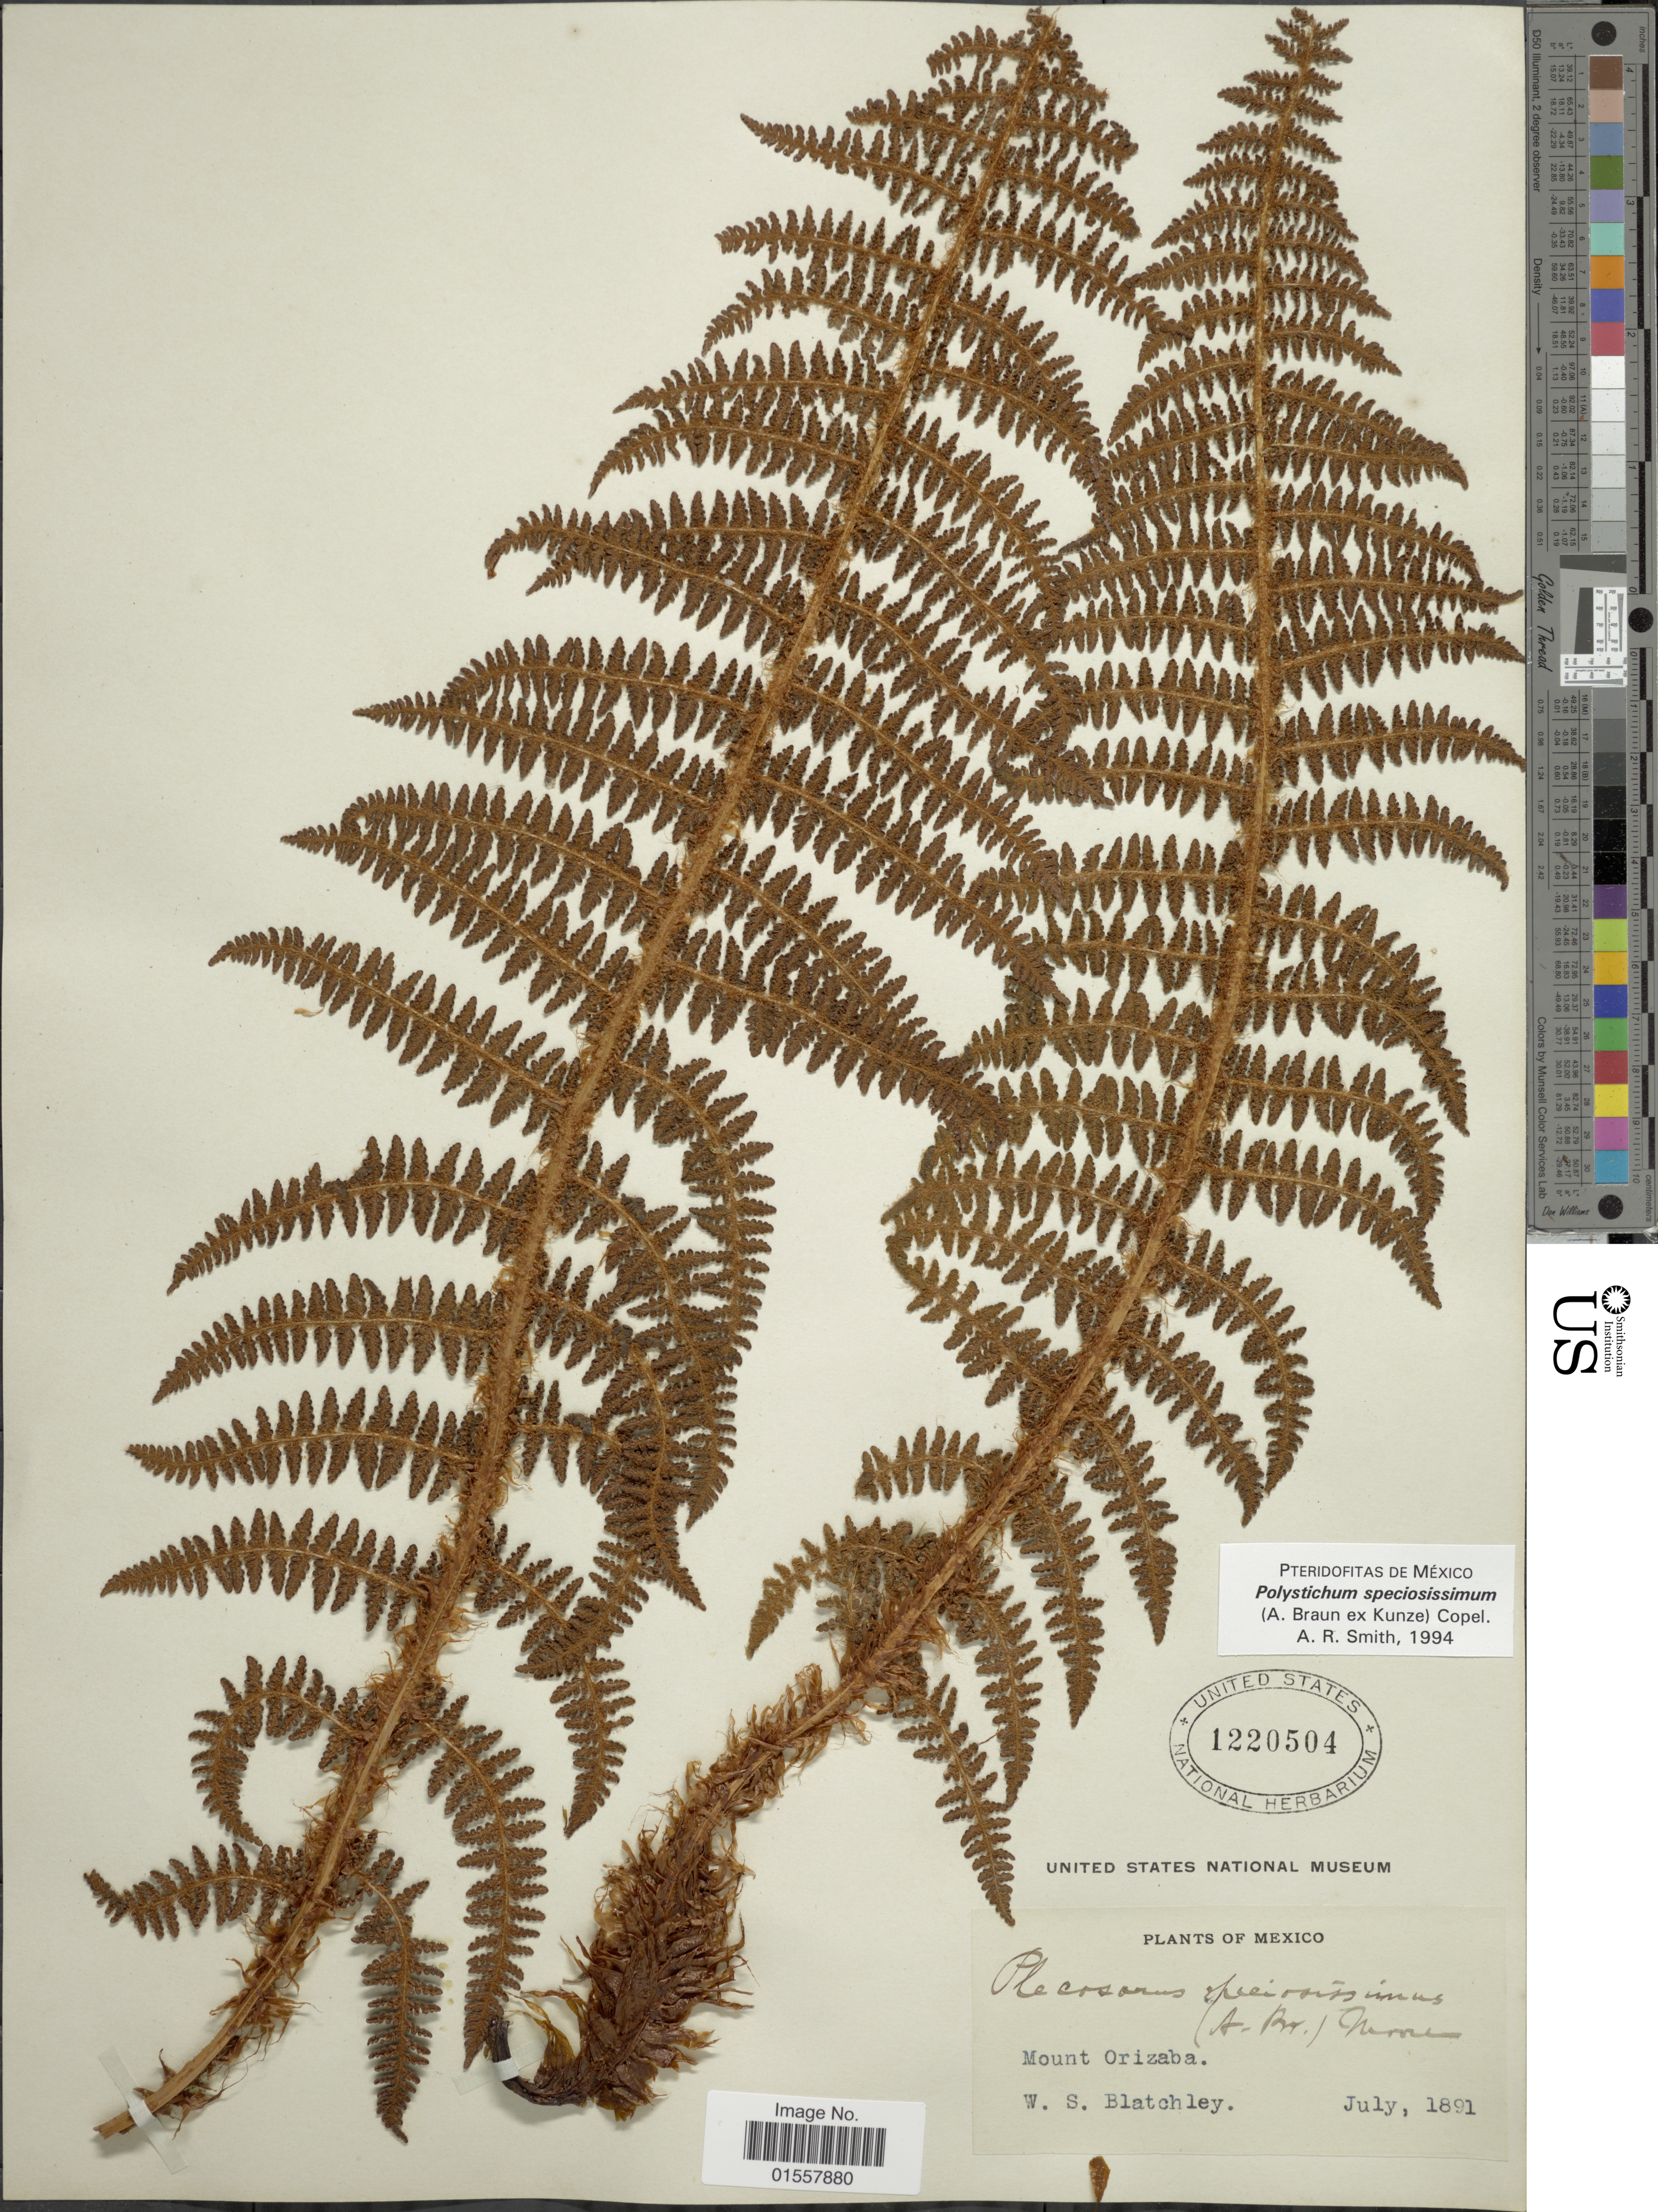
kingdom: Plantae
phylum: Tracheophyta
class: Polypodiopsida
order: Polypodiales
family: Dryopteridaceae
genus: Polystichum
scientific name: Polystichum speciosissimum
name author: (A. Braun ex Kunze) Copel.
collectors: W. Blatchley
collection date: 1891-07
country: Mexico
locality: Mount Orizaba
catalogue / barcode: US 1220504